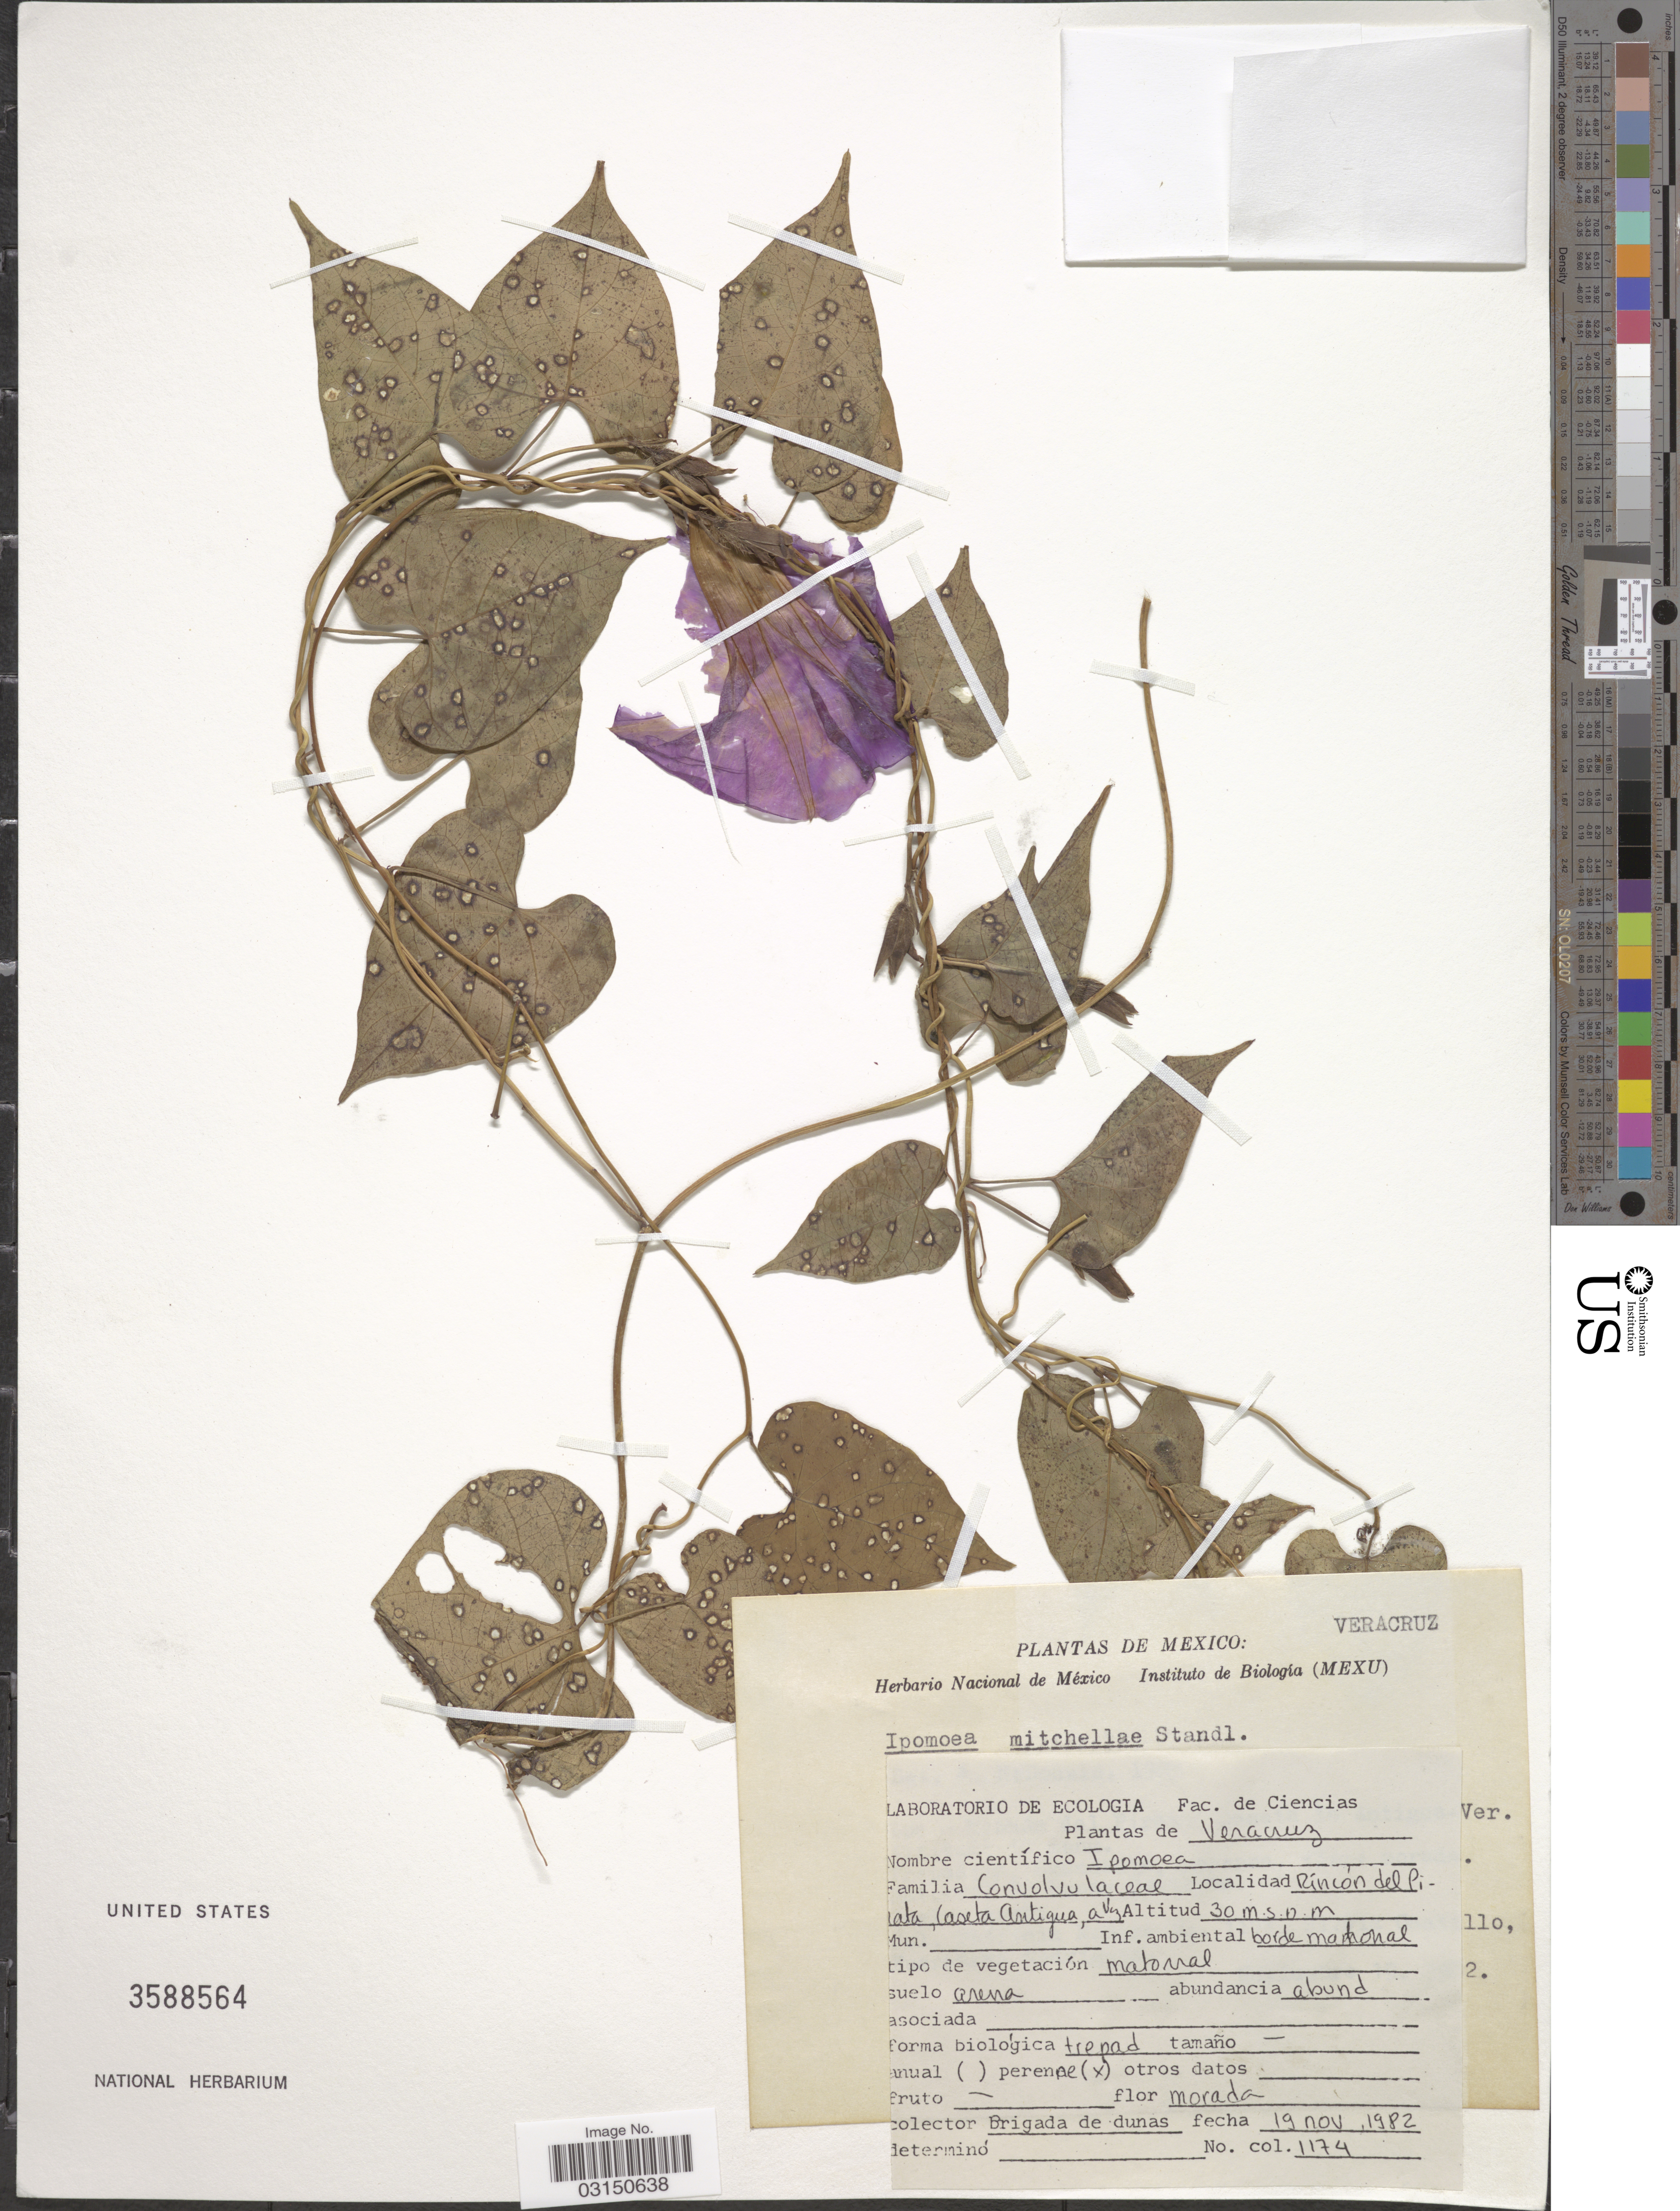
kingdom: Plantae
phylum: Tracheophyta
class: Magnoliopsida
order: Solanales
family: Convolvulaceae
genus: Ipomoea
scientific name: Ipomoea meyeri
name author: (Spreng.) G. Don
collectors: Brigada de dunas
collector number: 1174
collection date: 1982-11-19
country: Mexico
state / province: Veracruz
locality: Rincón del Pi [illegible text]ata, Caseta Antigua, a Ver.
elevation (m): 30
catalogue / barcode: US 3588564